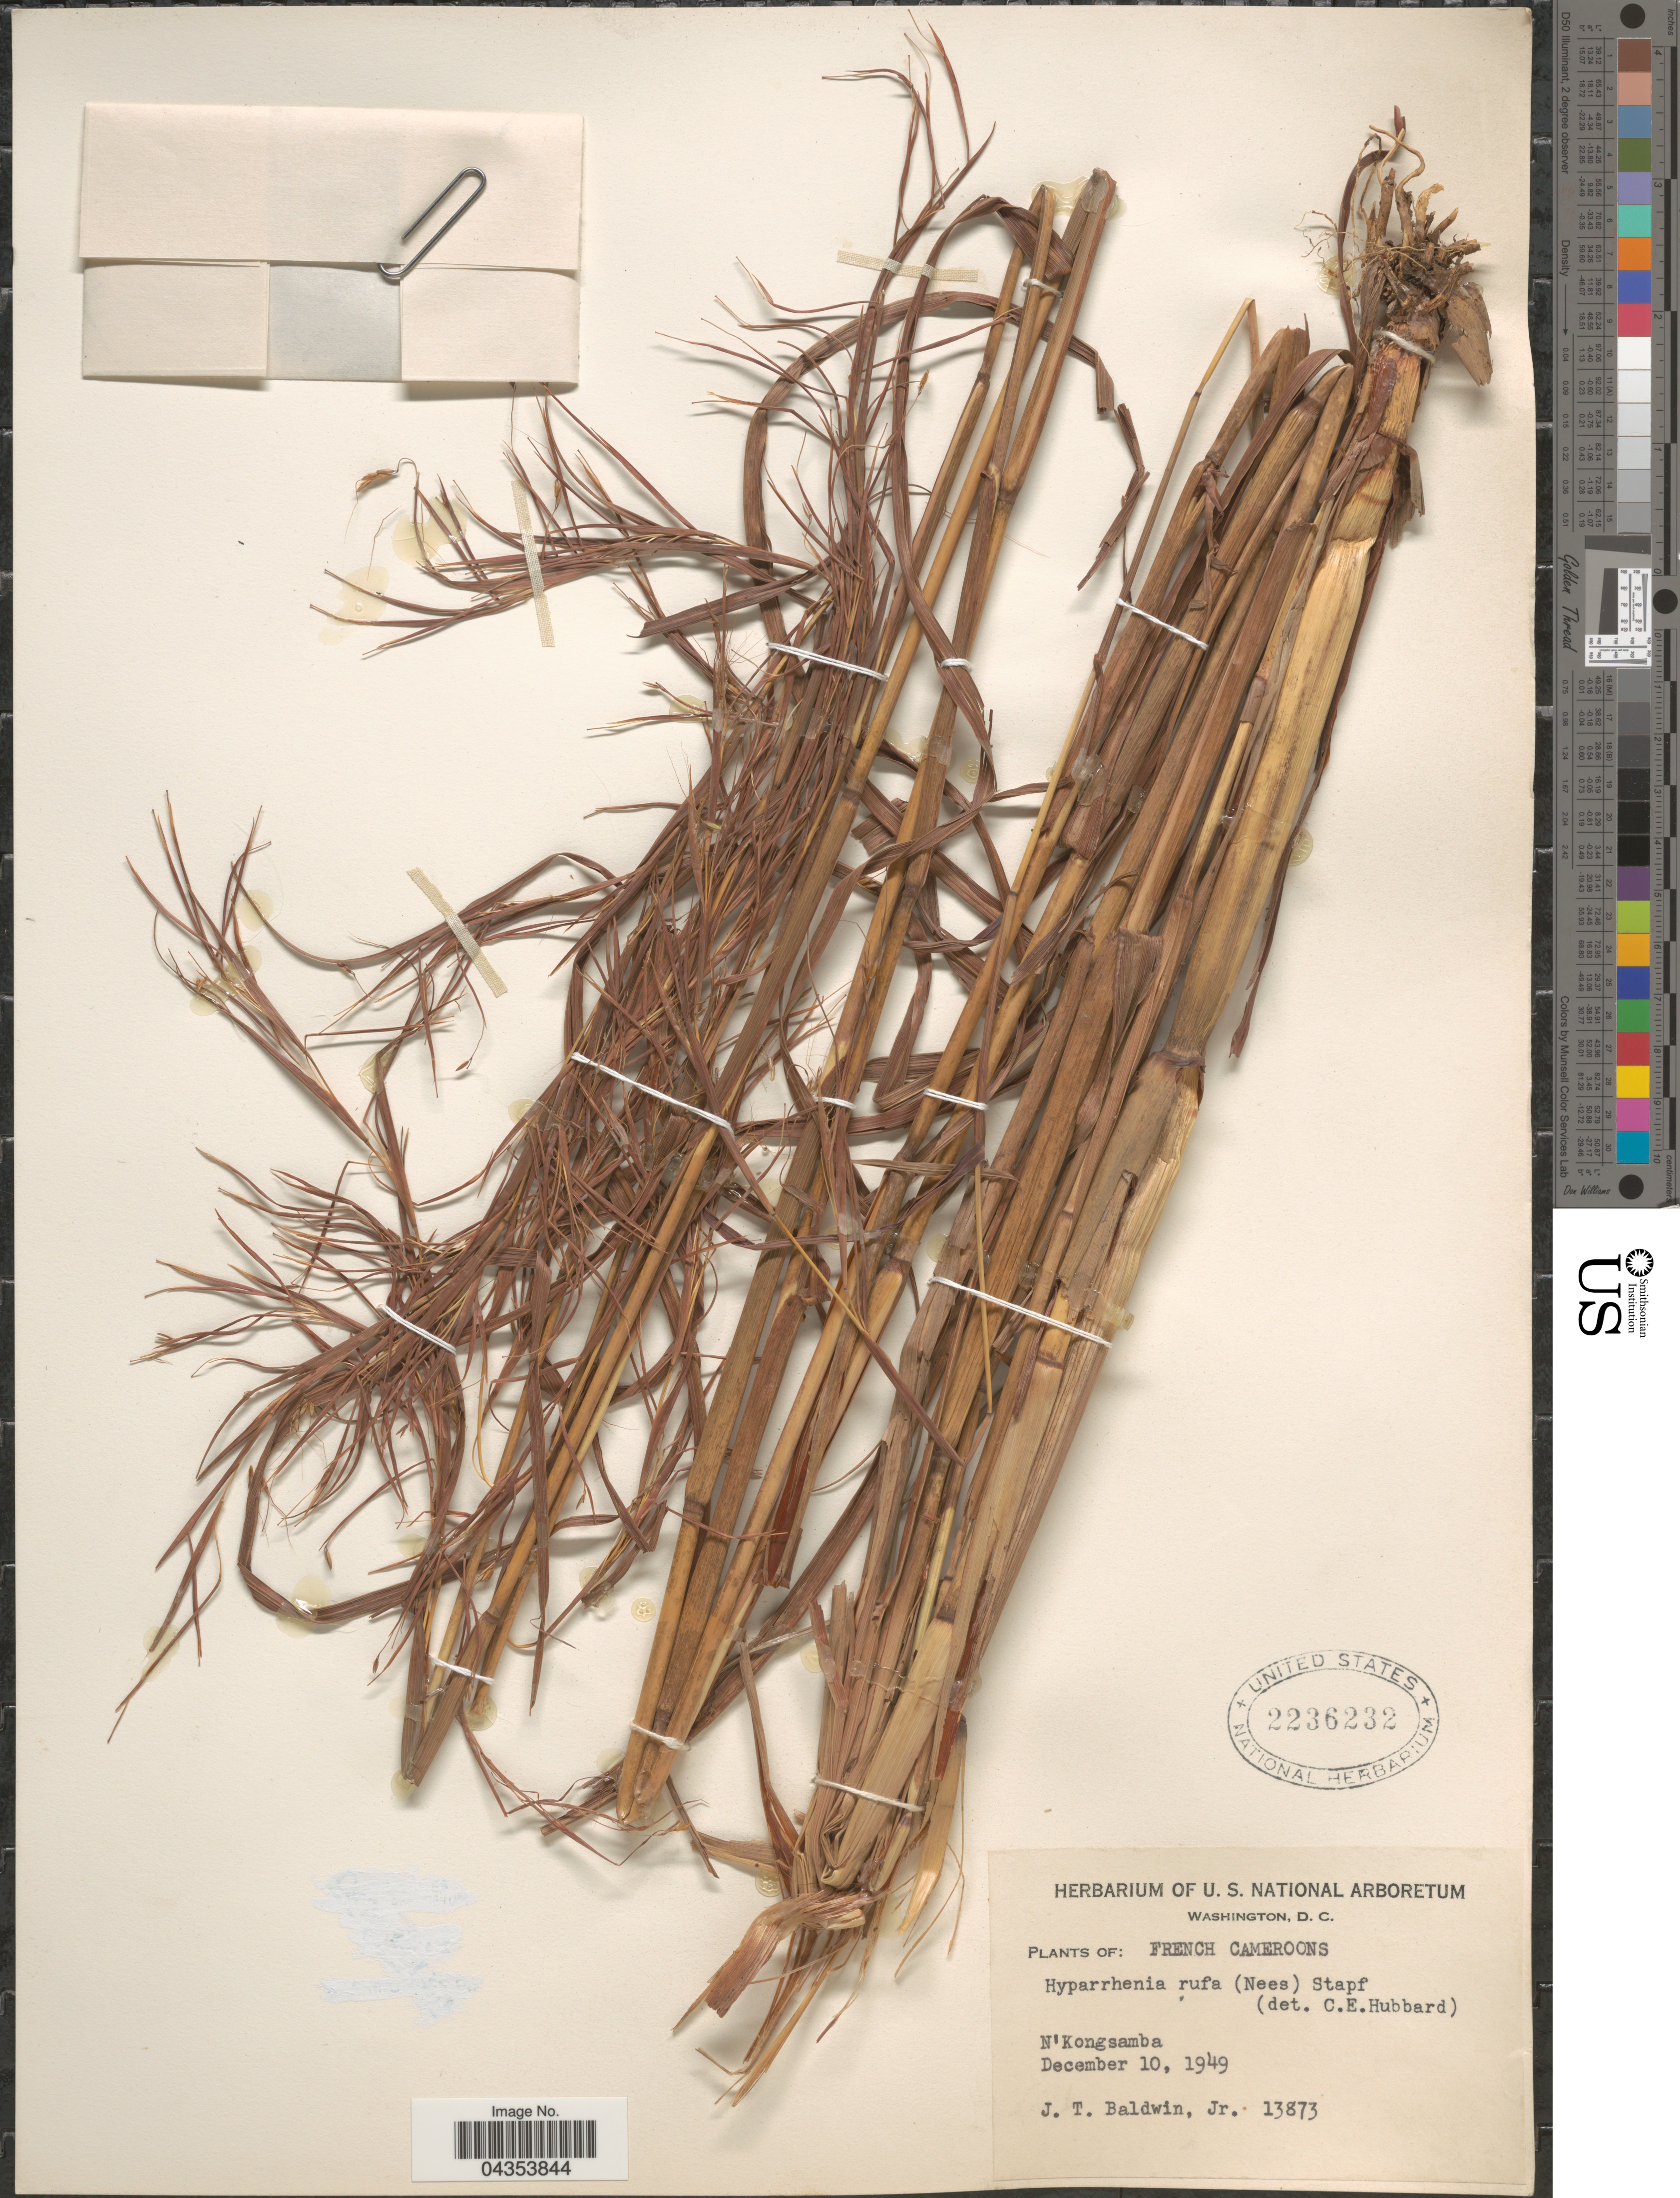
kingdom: Plantae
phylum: Tracheophyta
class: Liliopsida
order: Poales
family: Poaceae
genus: Hyparrhenia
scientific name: Hyparrhenia rufa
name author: (Nees) Stapf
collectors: J. T. Baldwin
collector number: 13873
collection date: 1949-12-10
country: Cameroon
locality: French Cameroons. N'Kongsamba.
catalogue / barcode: US 2236232